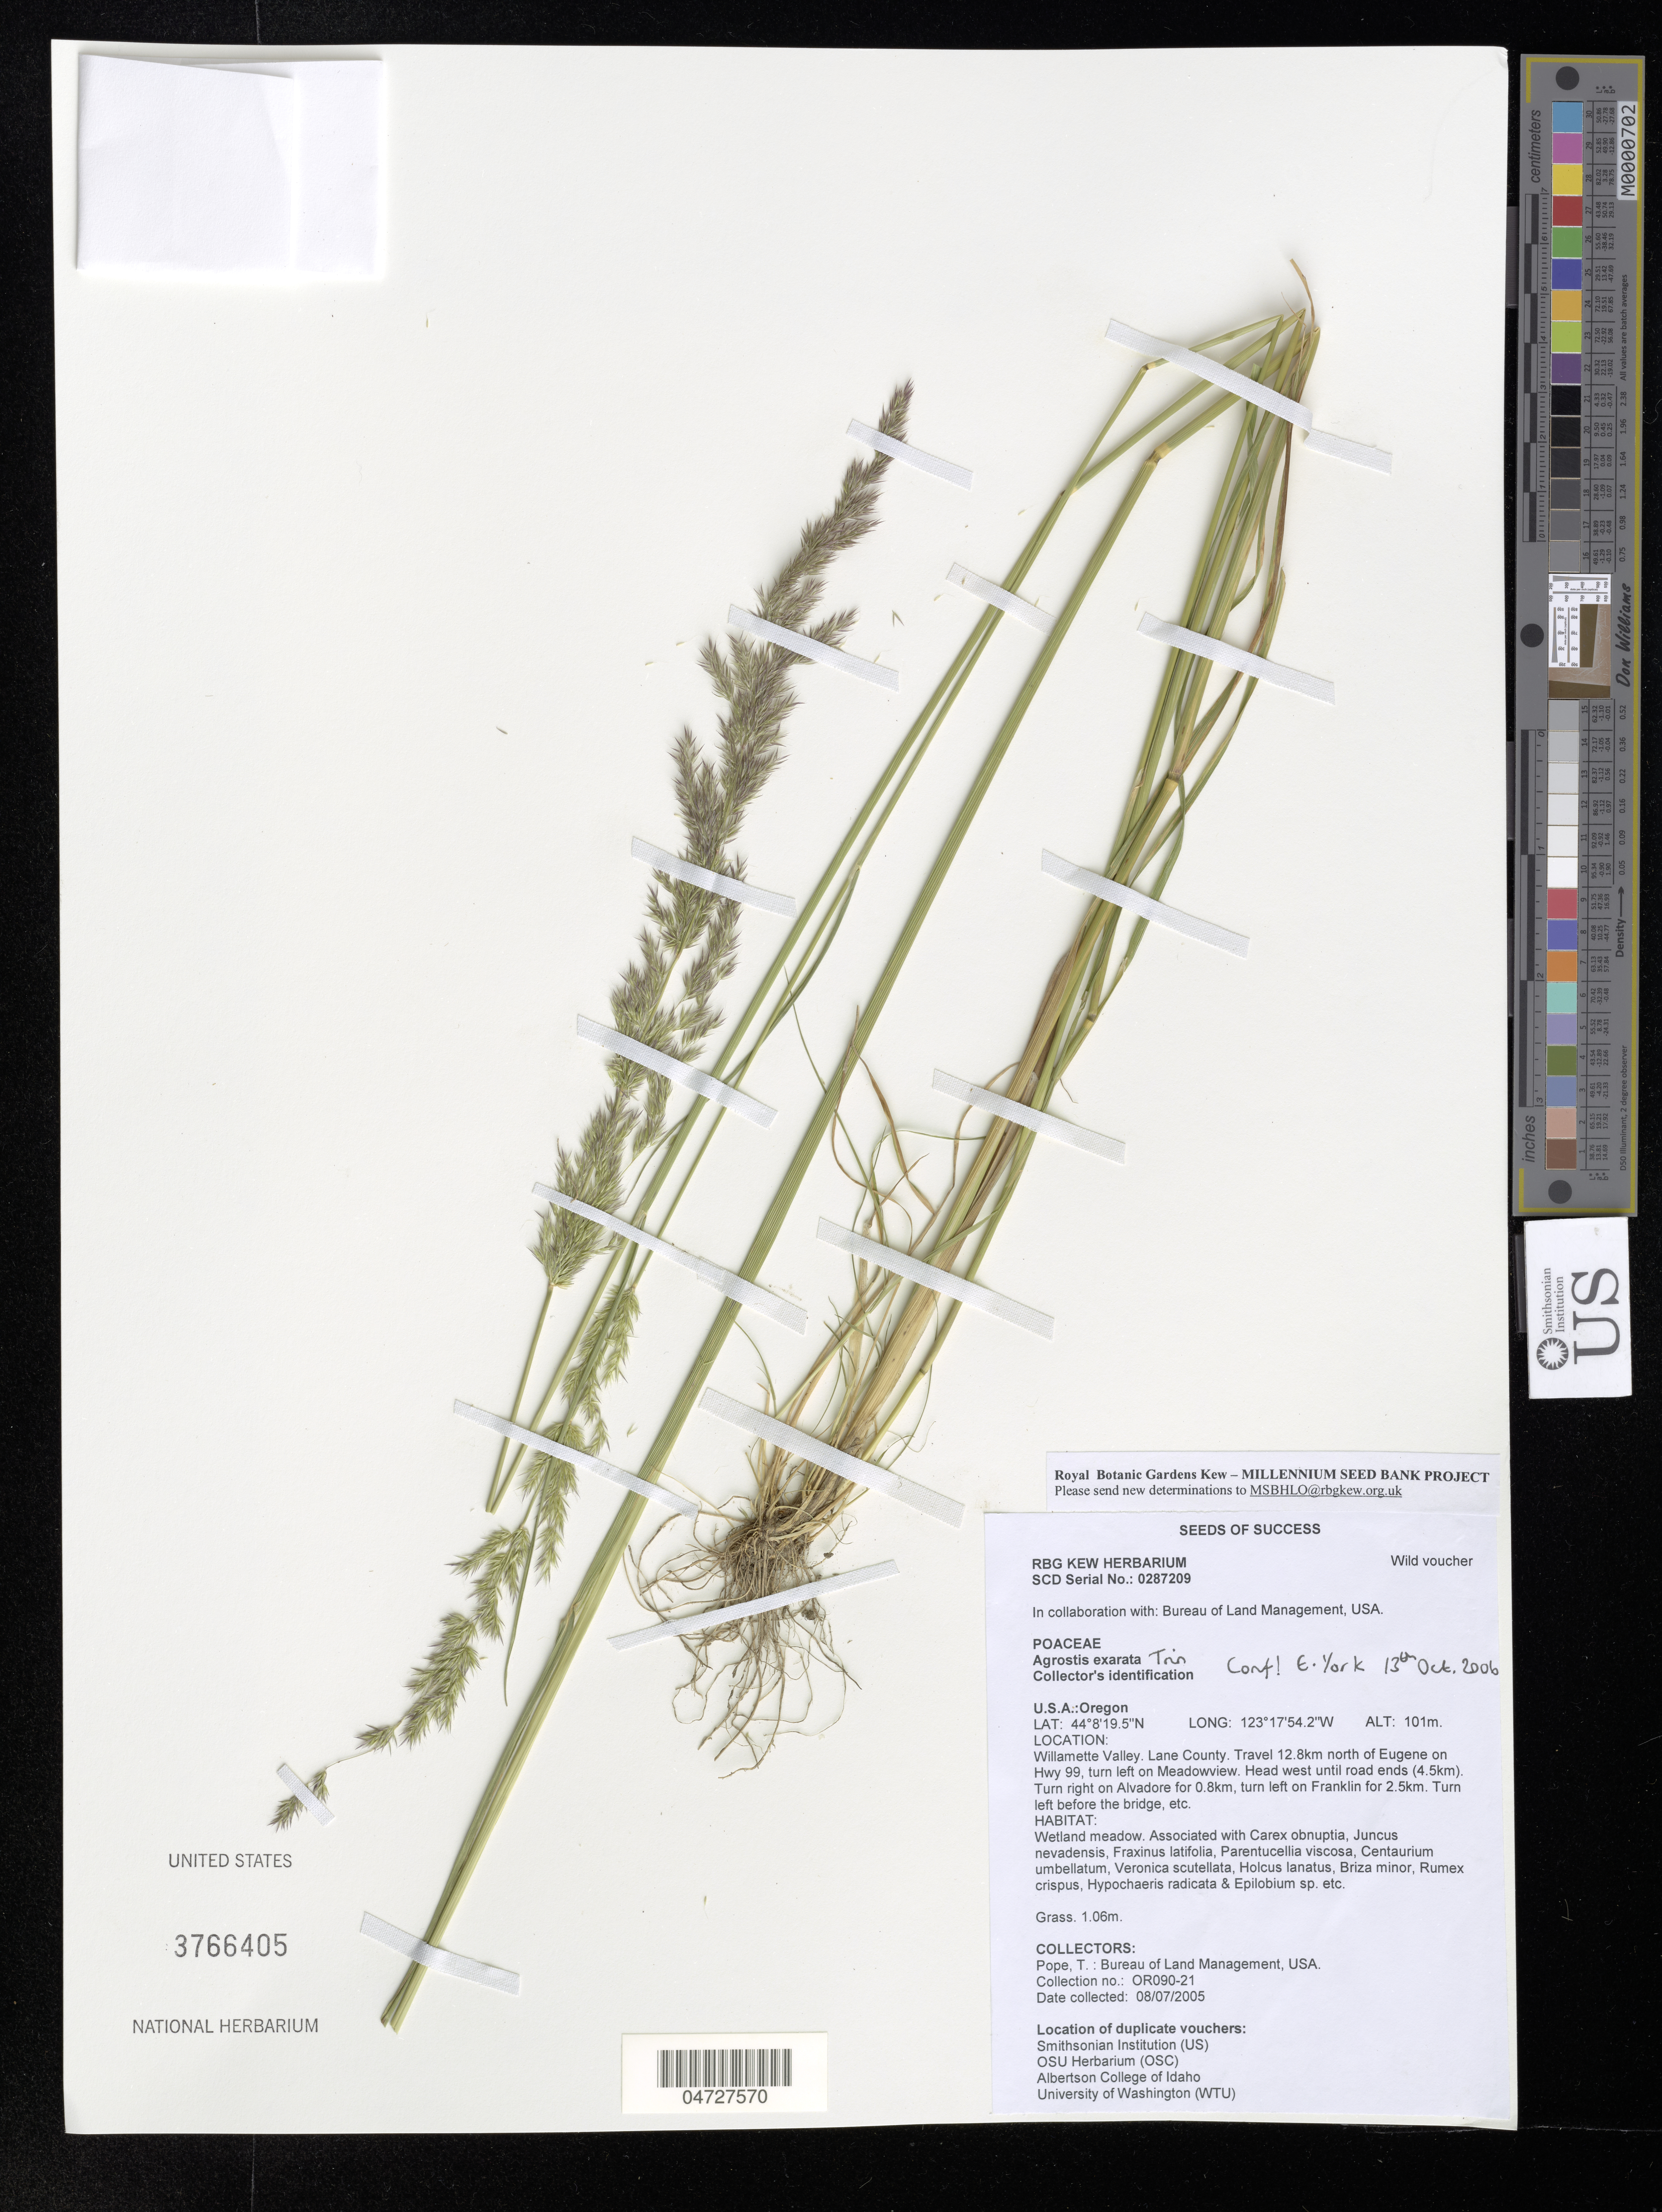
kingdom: Plantae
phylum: Tracheophyta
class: Liliopsida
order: Poales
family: Poaceae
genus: Agrostis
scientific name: Agrostis exarata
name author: Trin.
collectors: T. Pope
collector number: OR090-21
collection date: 2005-07-08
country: United States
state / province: Oregon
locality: Willamette Valley. Lane County. Travel 12.8km north of Eugene on Hwy 99, turn left on Meadowview. Head west until road ends (4.5km). Turn right on Alvadore for 0.8km, turn left on Franklin for 2.5km. Turn left before the bridge, etc.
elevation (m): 101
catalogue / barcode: US 3766405